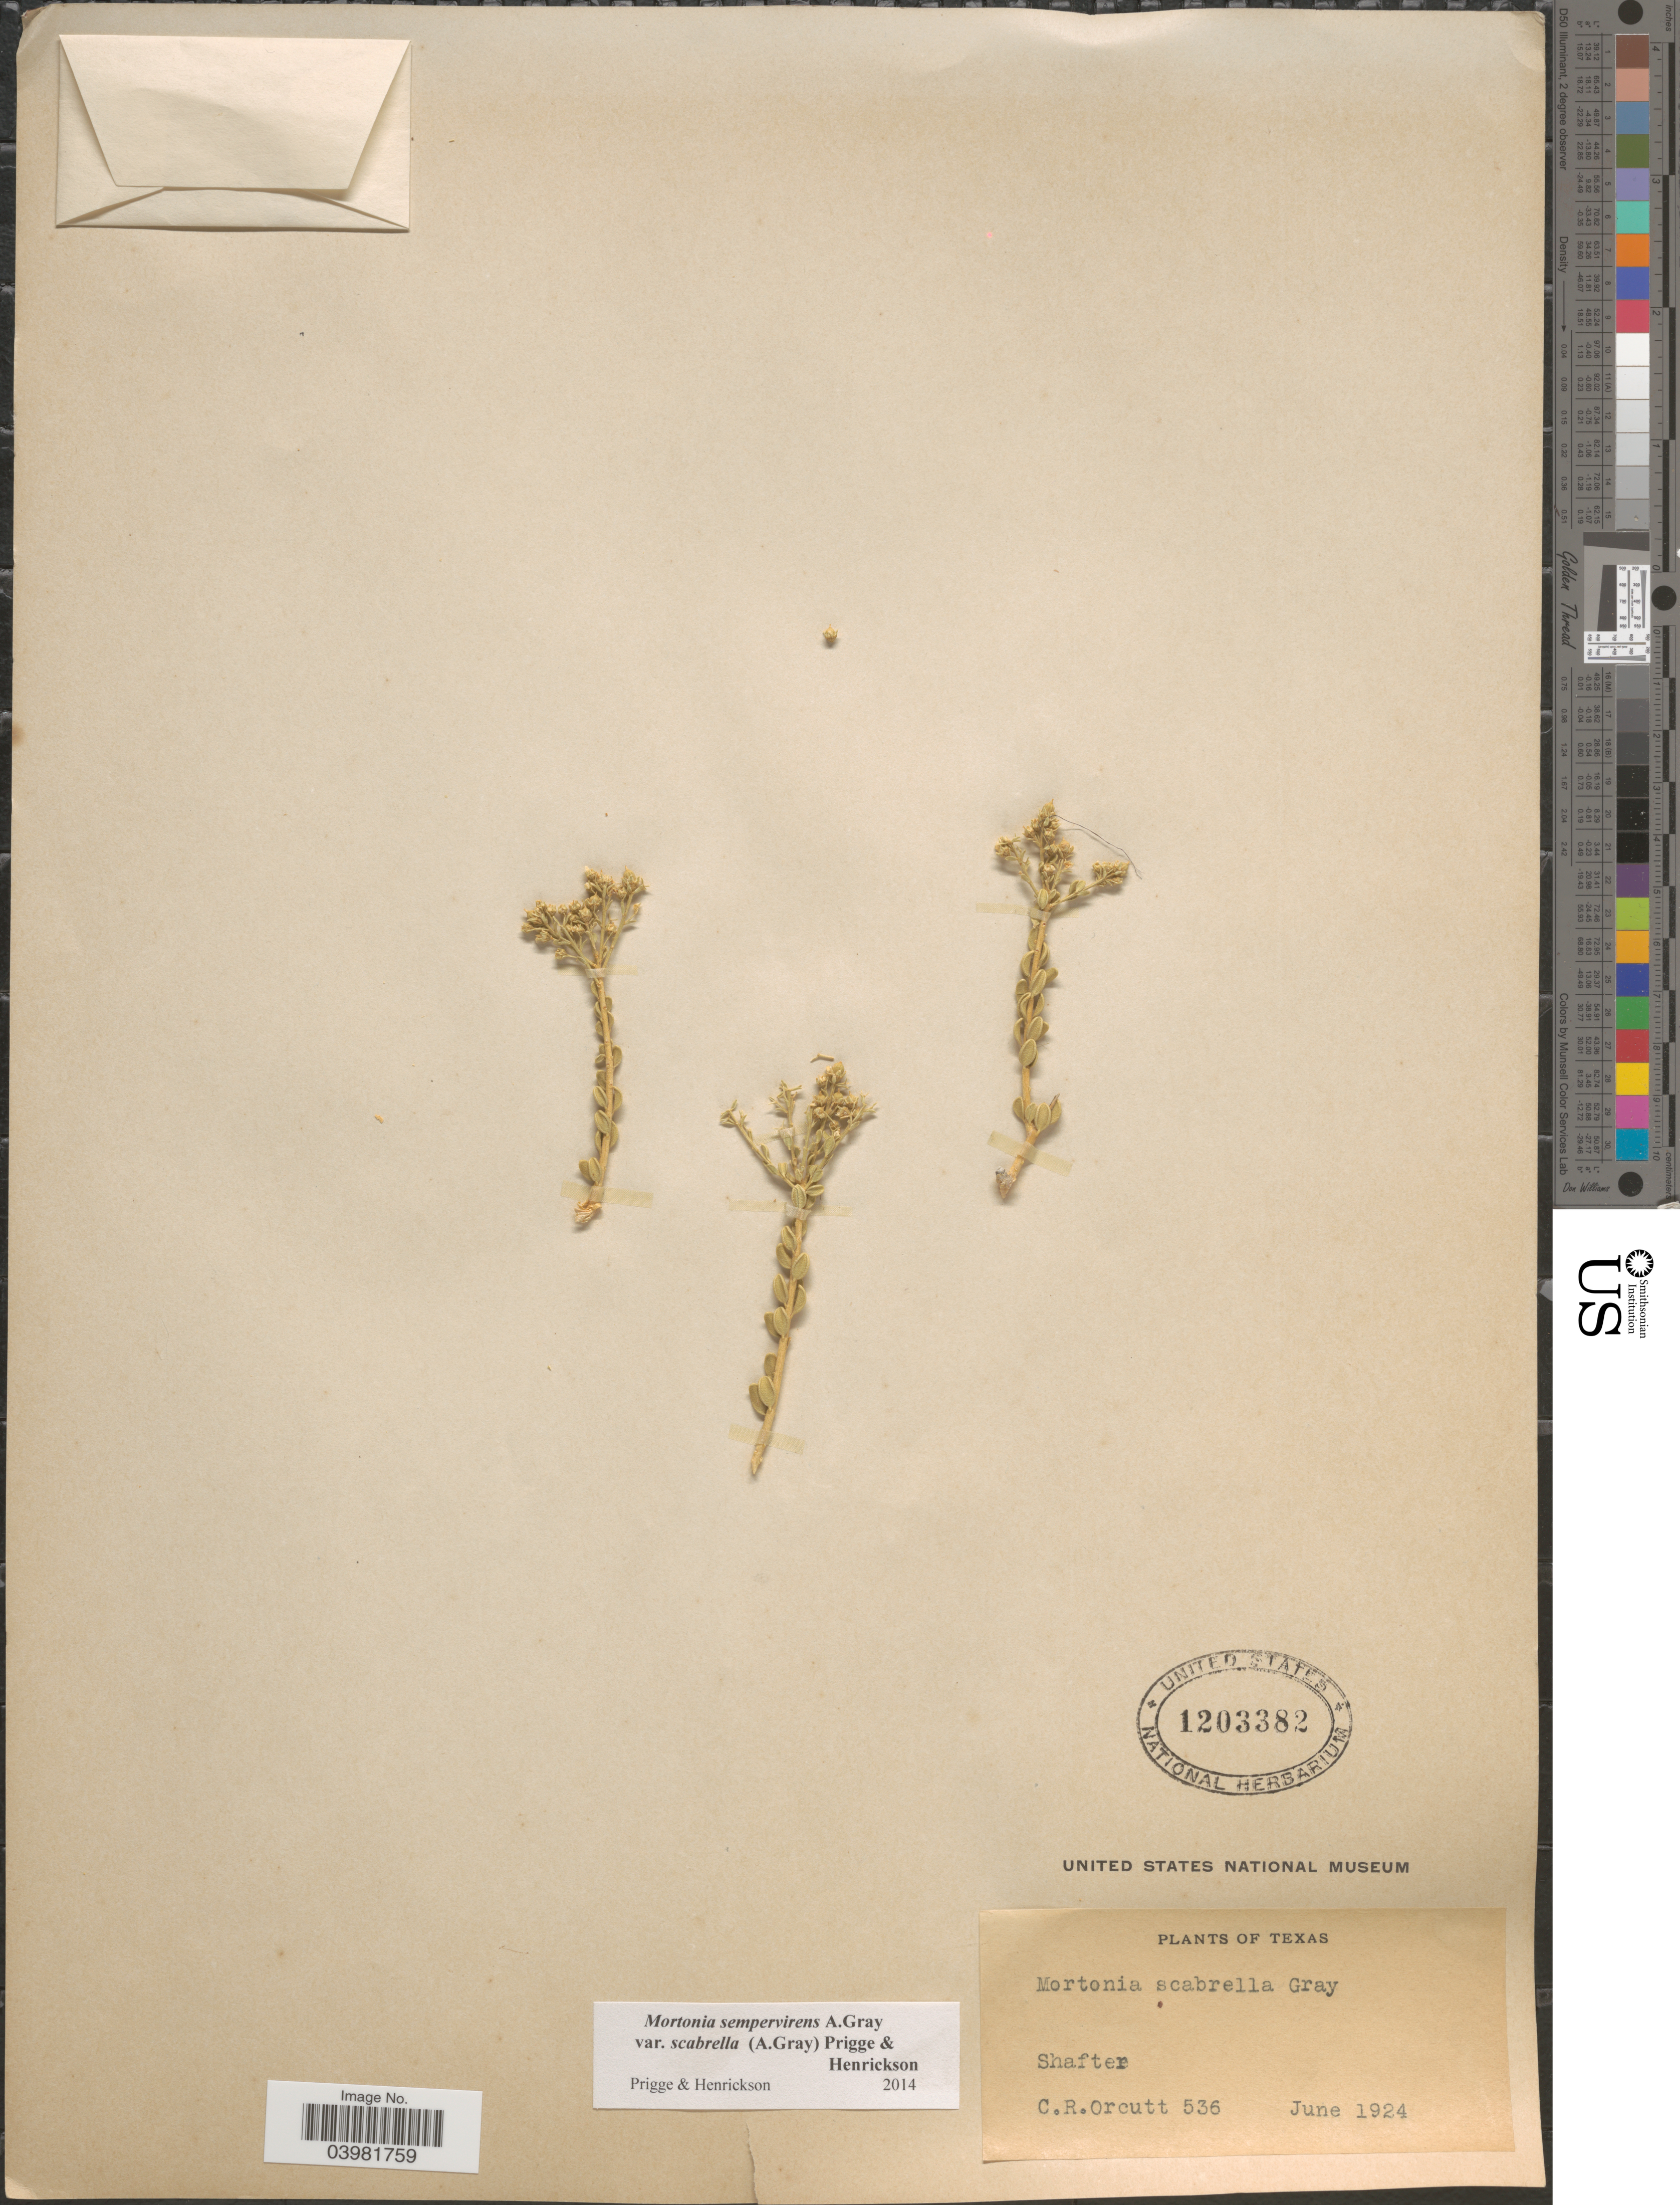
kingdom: Plantae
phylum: Tracheophyta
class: Magnoliopsida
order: Celastrales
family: Celastraceae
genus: Mortonia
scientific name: Mortonia scabrella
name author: A. Gray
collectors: C. R. Orcutt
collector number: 536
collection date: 1924-06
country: United States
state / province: Texas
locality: Shafter.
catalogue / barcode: US 1203382